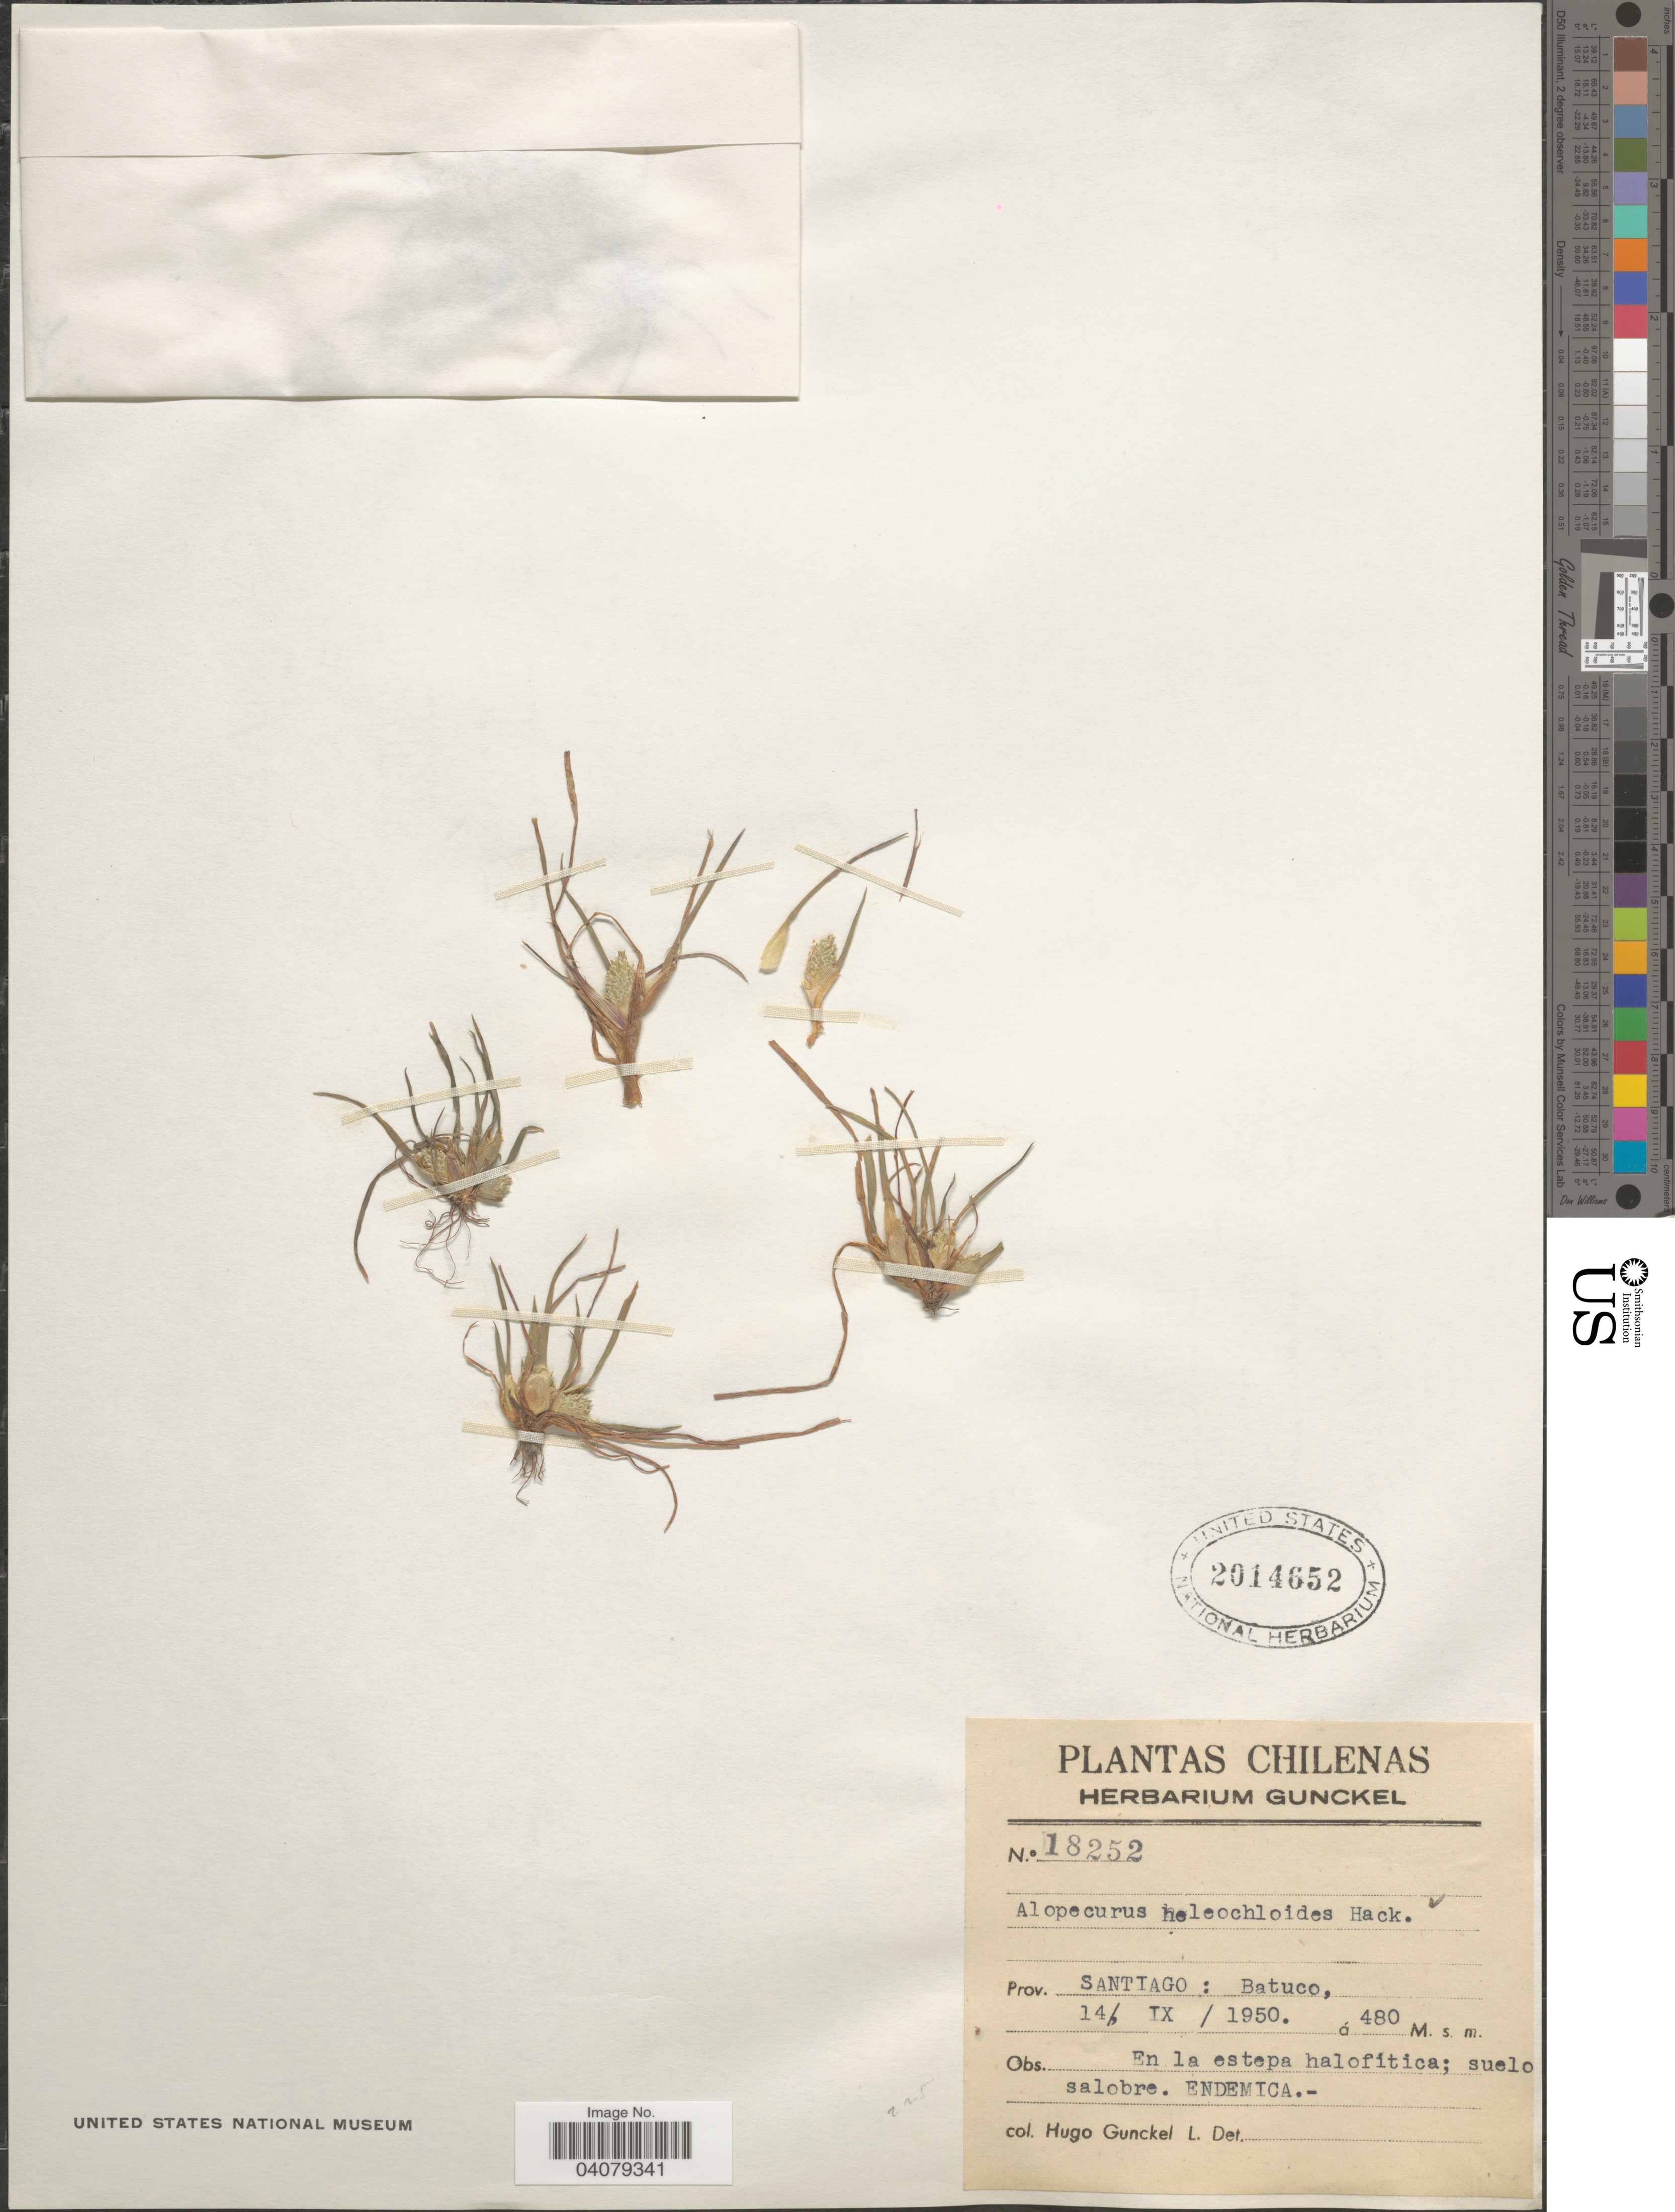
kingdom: Plantae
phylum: Tracheophyta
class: Liliopsida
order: Poales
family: Poaceae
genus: Alopecurus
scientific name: Alopecurus heleochloides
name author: Hack.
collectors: H. Gunckel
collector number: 18252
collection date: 1950-09-14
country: Chile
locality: Prov. Santiago: Batuco.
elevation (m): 480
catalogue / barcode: US 2014652